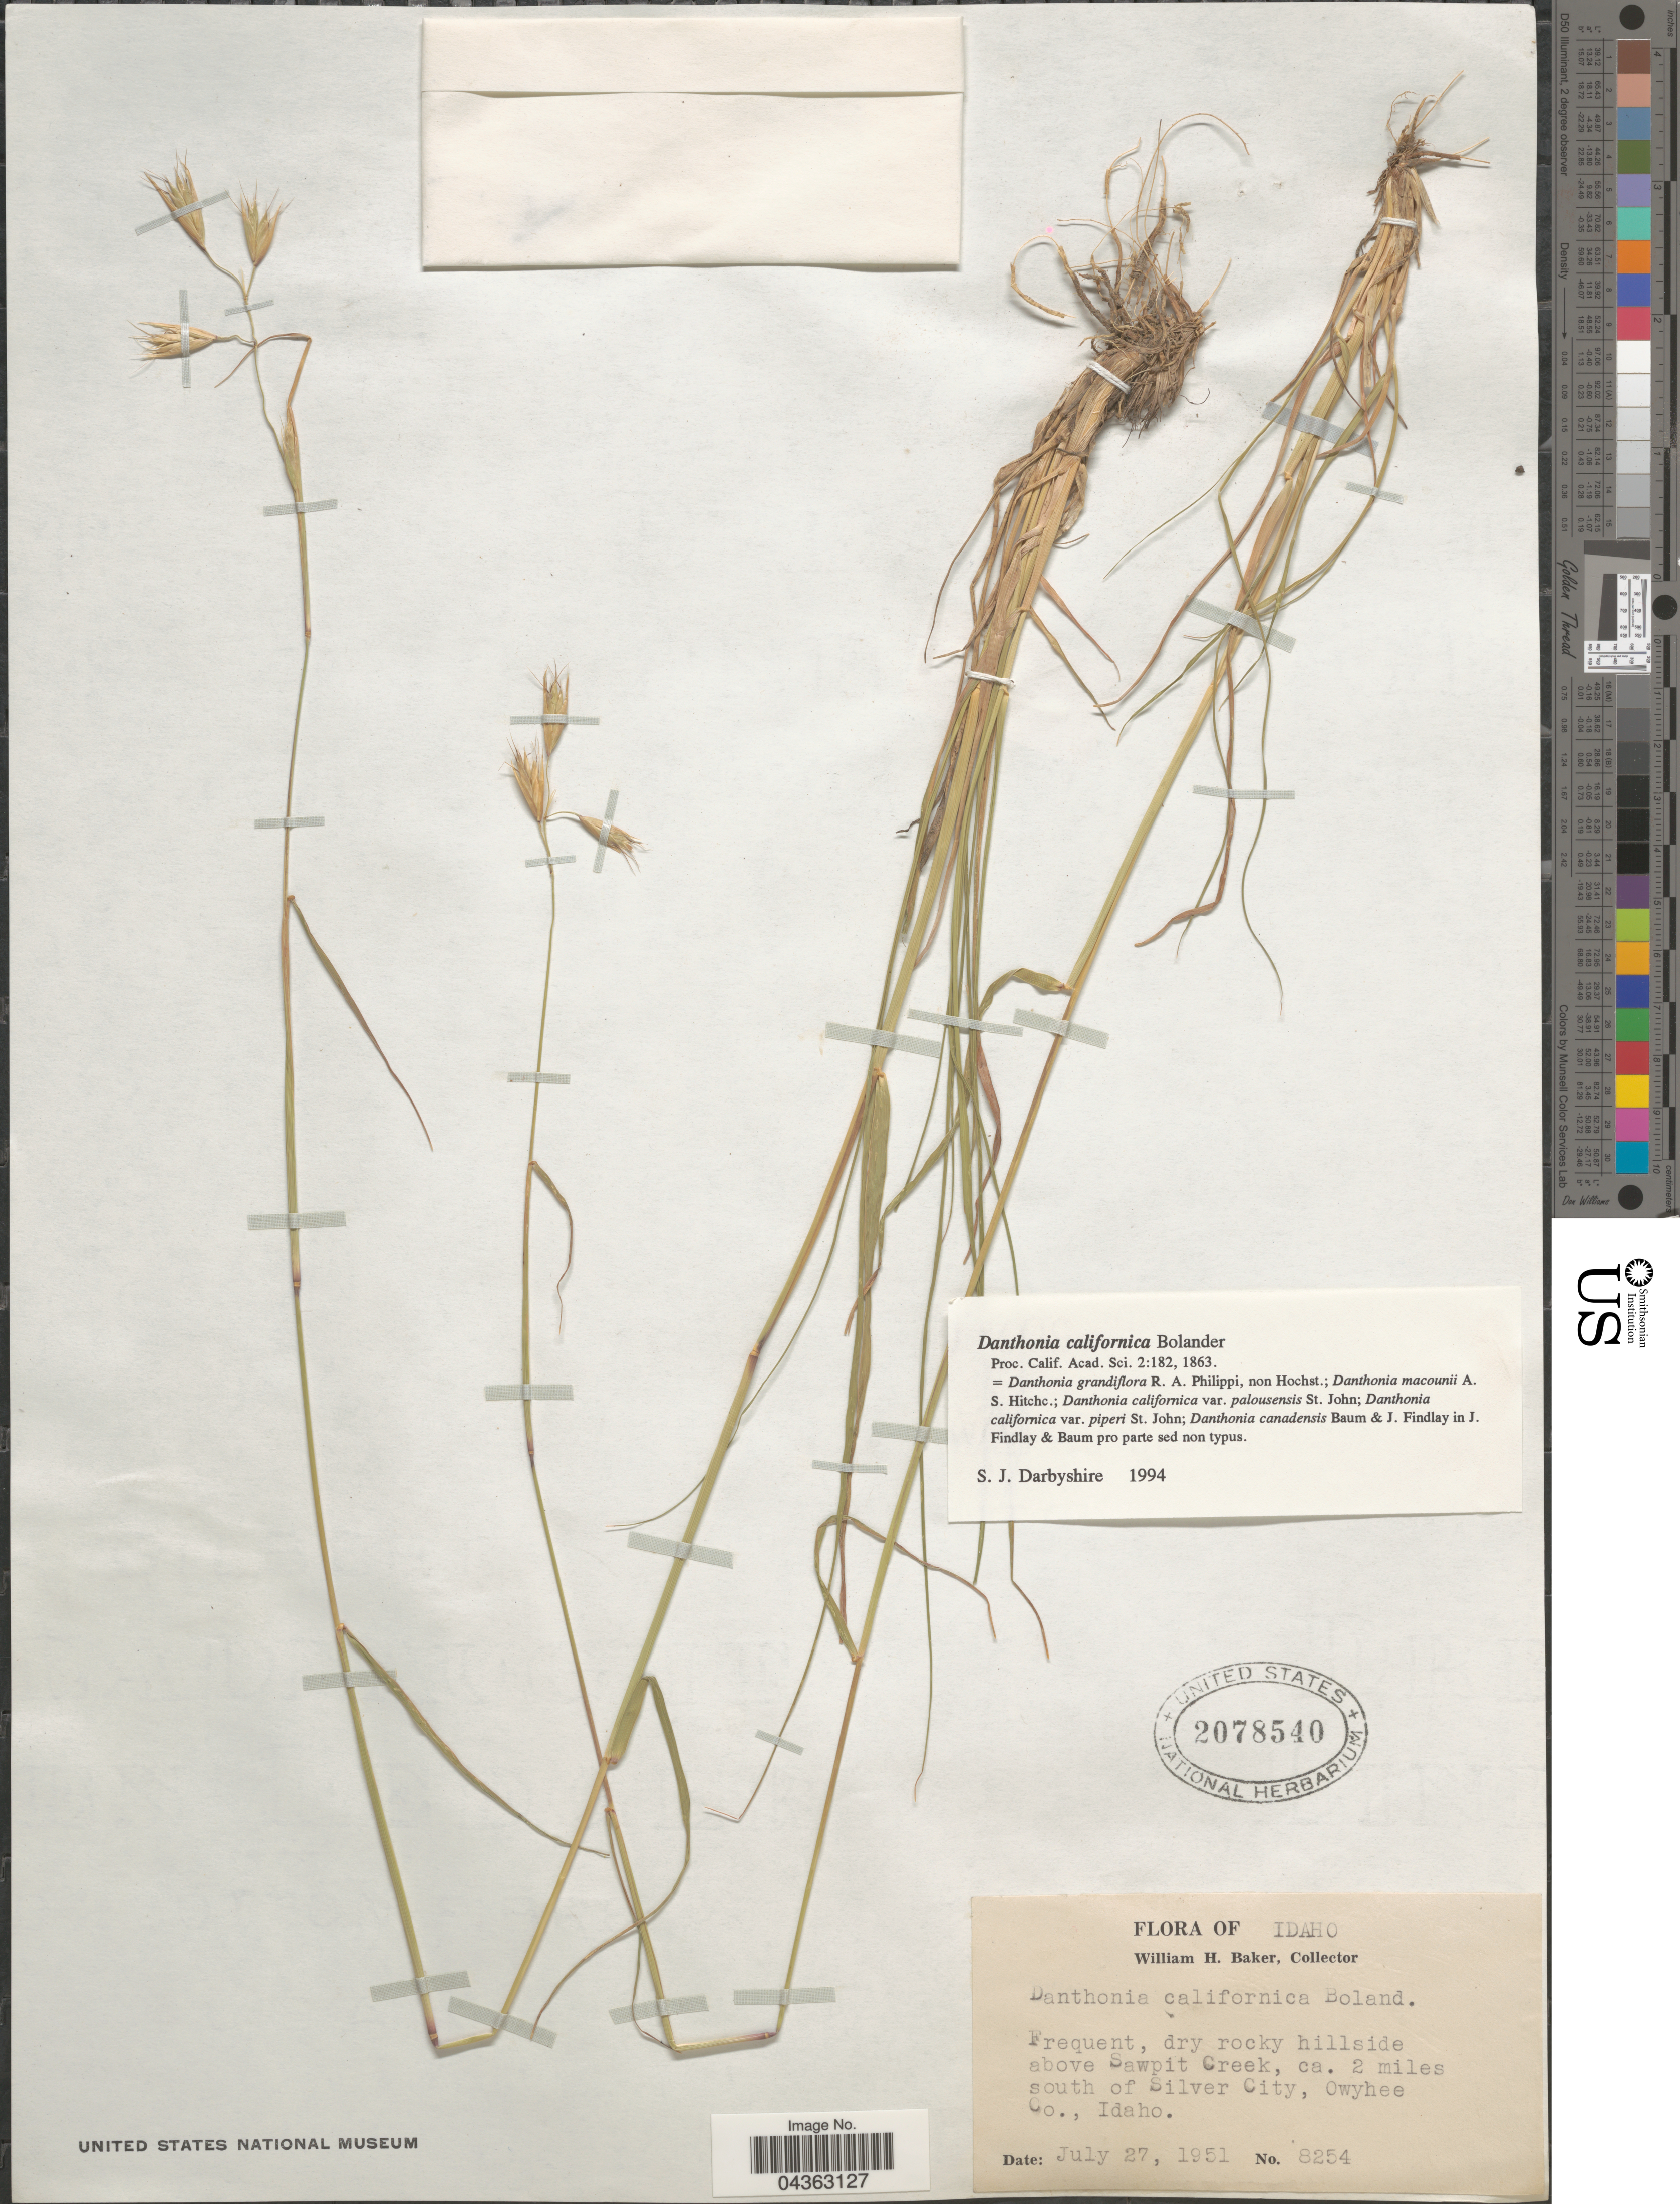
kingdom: Plantae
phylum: Tracheophyta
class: Liliopsida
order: Poales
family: Poaceae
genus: Danthonia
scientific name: Danthonia californica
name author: Bol.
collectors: W. H. Baker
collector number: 8254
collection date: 1951-07-27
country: United States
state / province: Idaho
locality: Frequent, dry rocky hillside above Sawpit Creek, ca. 2 miles south of Silver City, Owyhee Co.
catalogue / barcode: US 2078540